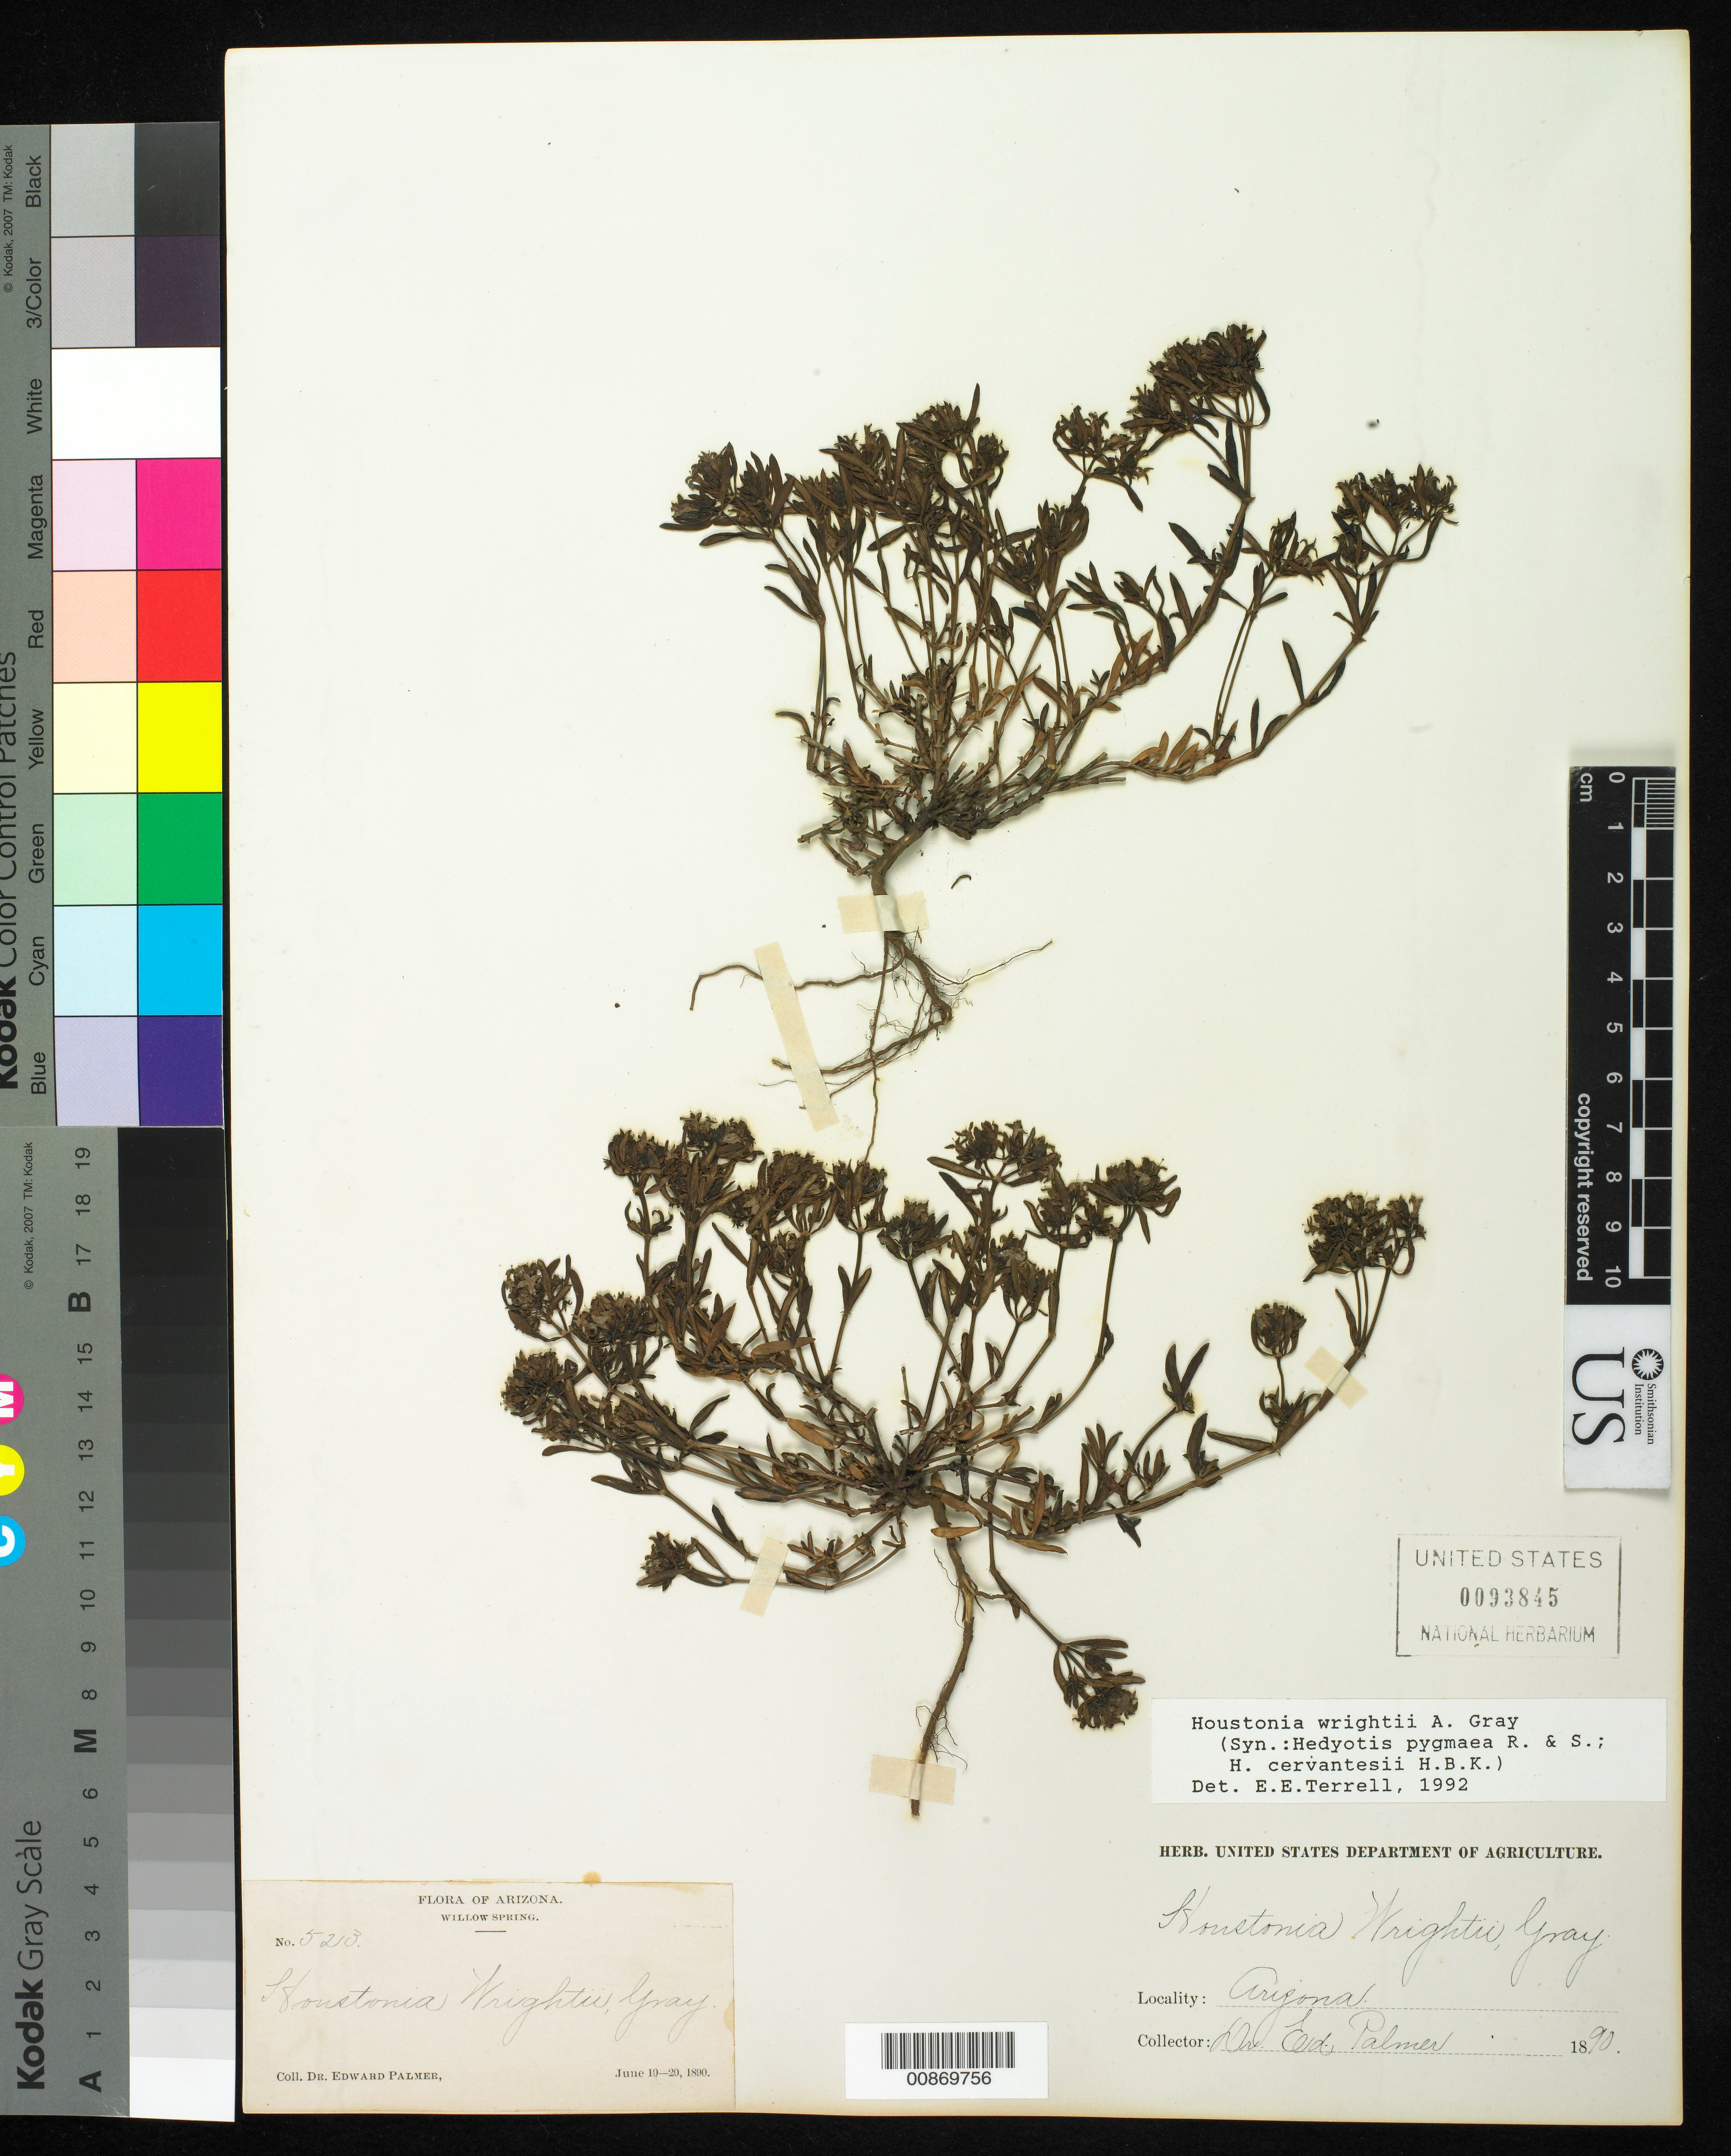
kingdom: Plantae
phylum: Tracheophyta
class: Magnoliopsida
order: Gentianales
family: Rubiaceae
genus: Houstonia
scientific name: Houstonia wrightii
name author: (A. Gray) A. Gray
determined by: Terrell, E. E.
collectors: E. Palmer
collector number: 5213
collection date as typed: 10 Jun 1890 to 20 Jun 1890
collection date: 1890-06-10/1890-06-20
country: United States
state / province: Arizona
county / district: Coconino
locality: Willow Spring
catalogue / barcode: US 93845